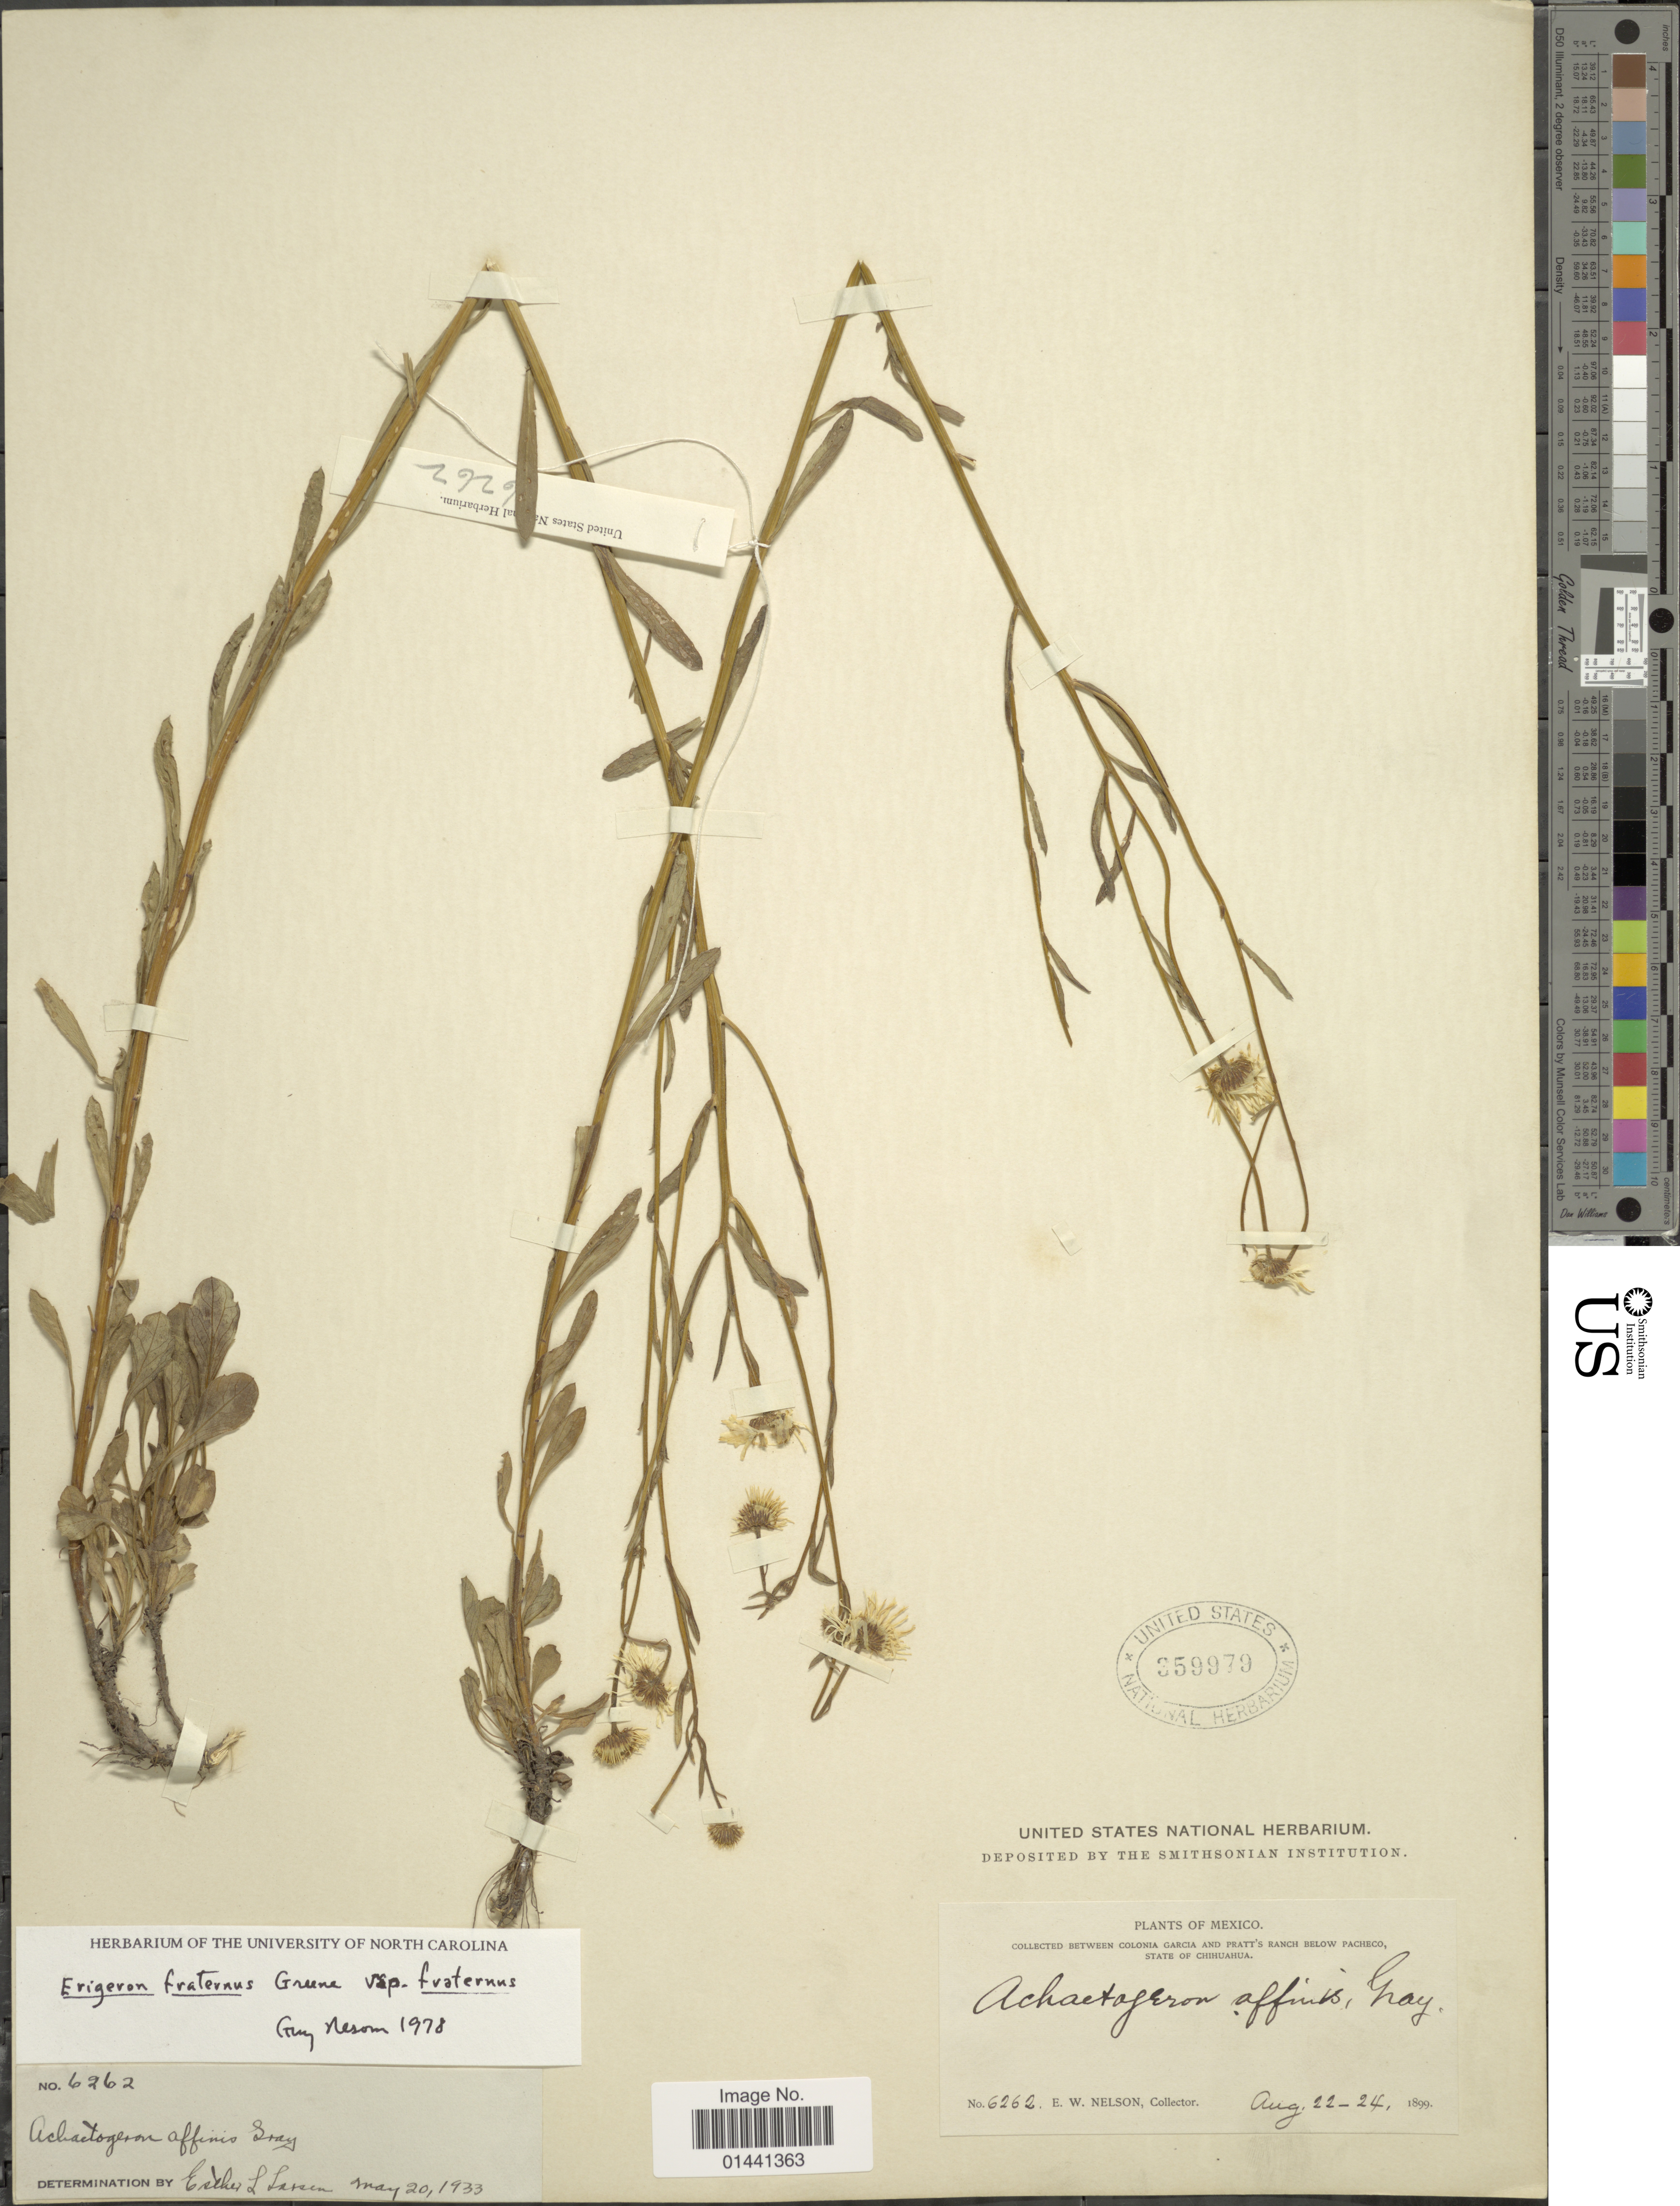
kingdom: Plantae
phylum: Tracheophyta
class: Magnoliopsida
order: Asterales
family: Asteraceae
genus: Erigeron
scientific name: Erigeron fraternus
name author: Greene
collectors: E. W. Nelson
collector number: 6262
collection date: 1899-08-22/1899-08-24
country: Mexico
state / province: Chihuahua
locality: Between Colonia Garcia and Pratt's Ranch below Pacheco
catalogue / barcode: US 359979